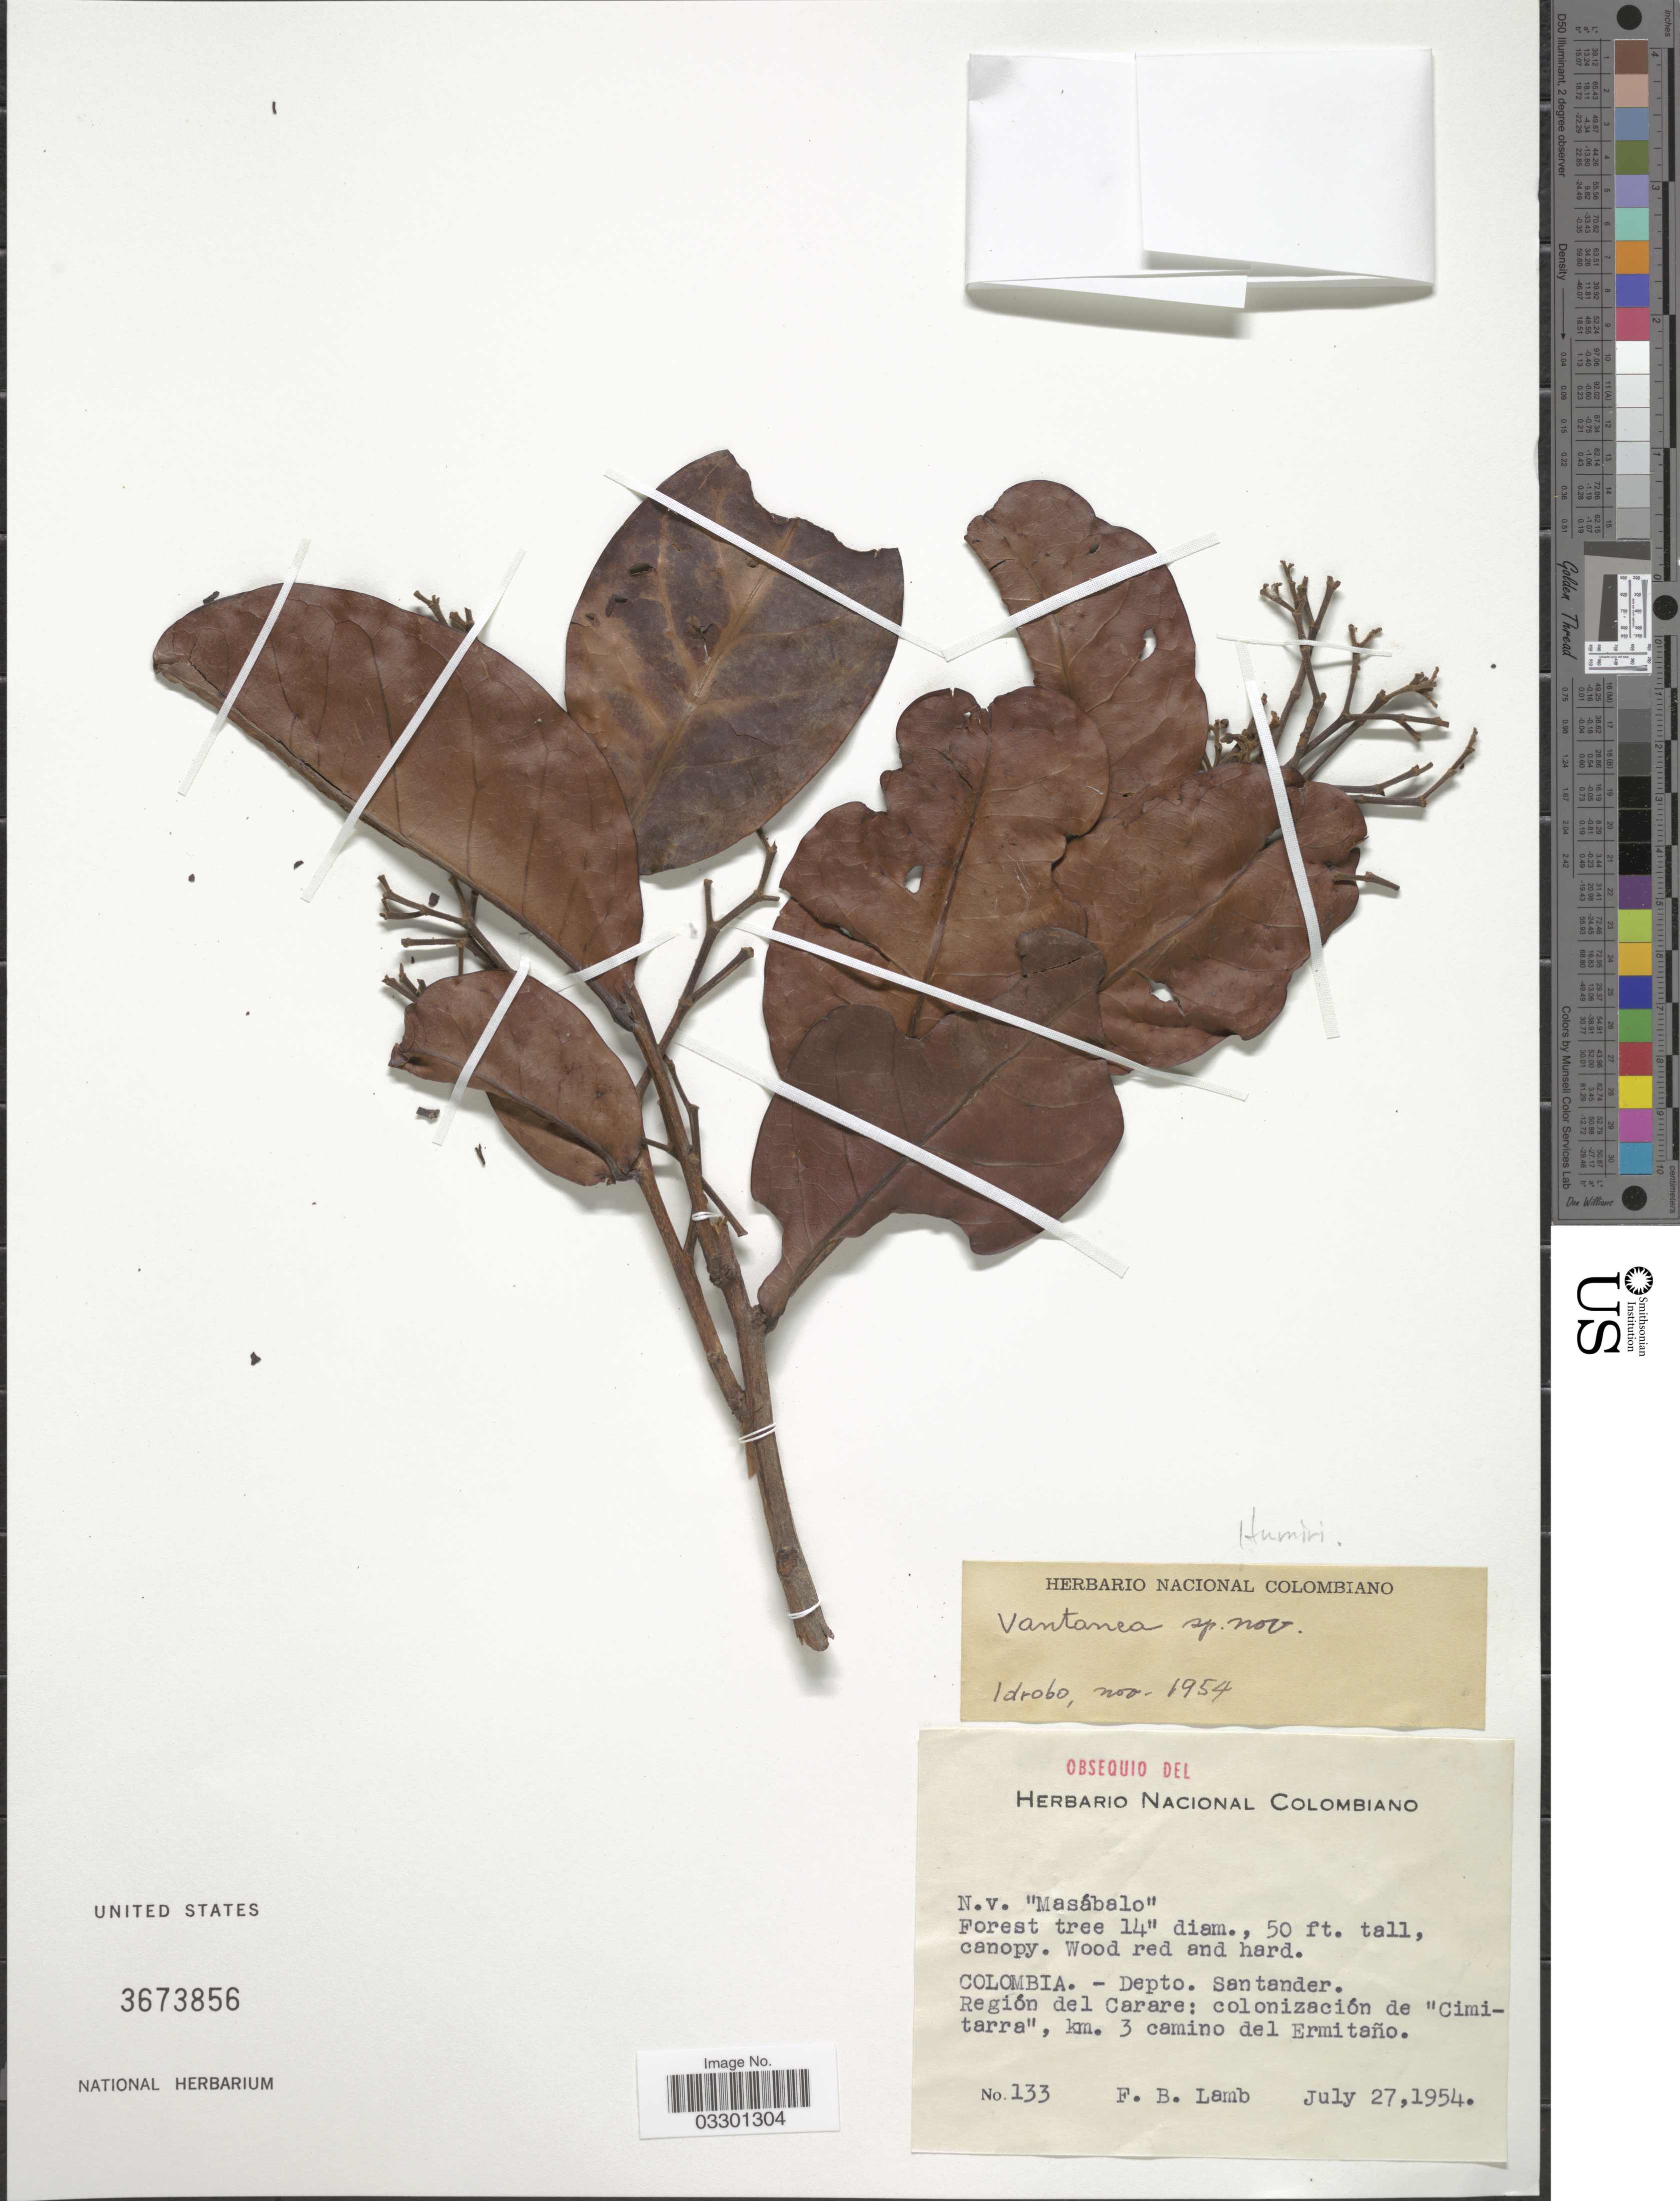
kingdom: Plantae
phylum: Tracheophyta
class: Magnoliopsida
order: Malpighiales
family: Humiriaceae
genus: Vantanea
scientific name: Vantanea sp.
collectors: F. B. Lamb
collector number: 133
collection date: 1954-07-27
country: Colombia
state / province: Santander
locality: Región del Carare: colonización de "Cimitarra", km. 3 camino del Ermitaño.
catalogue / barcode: US 3673856